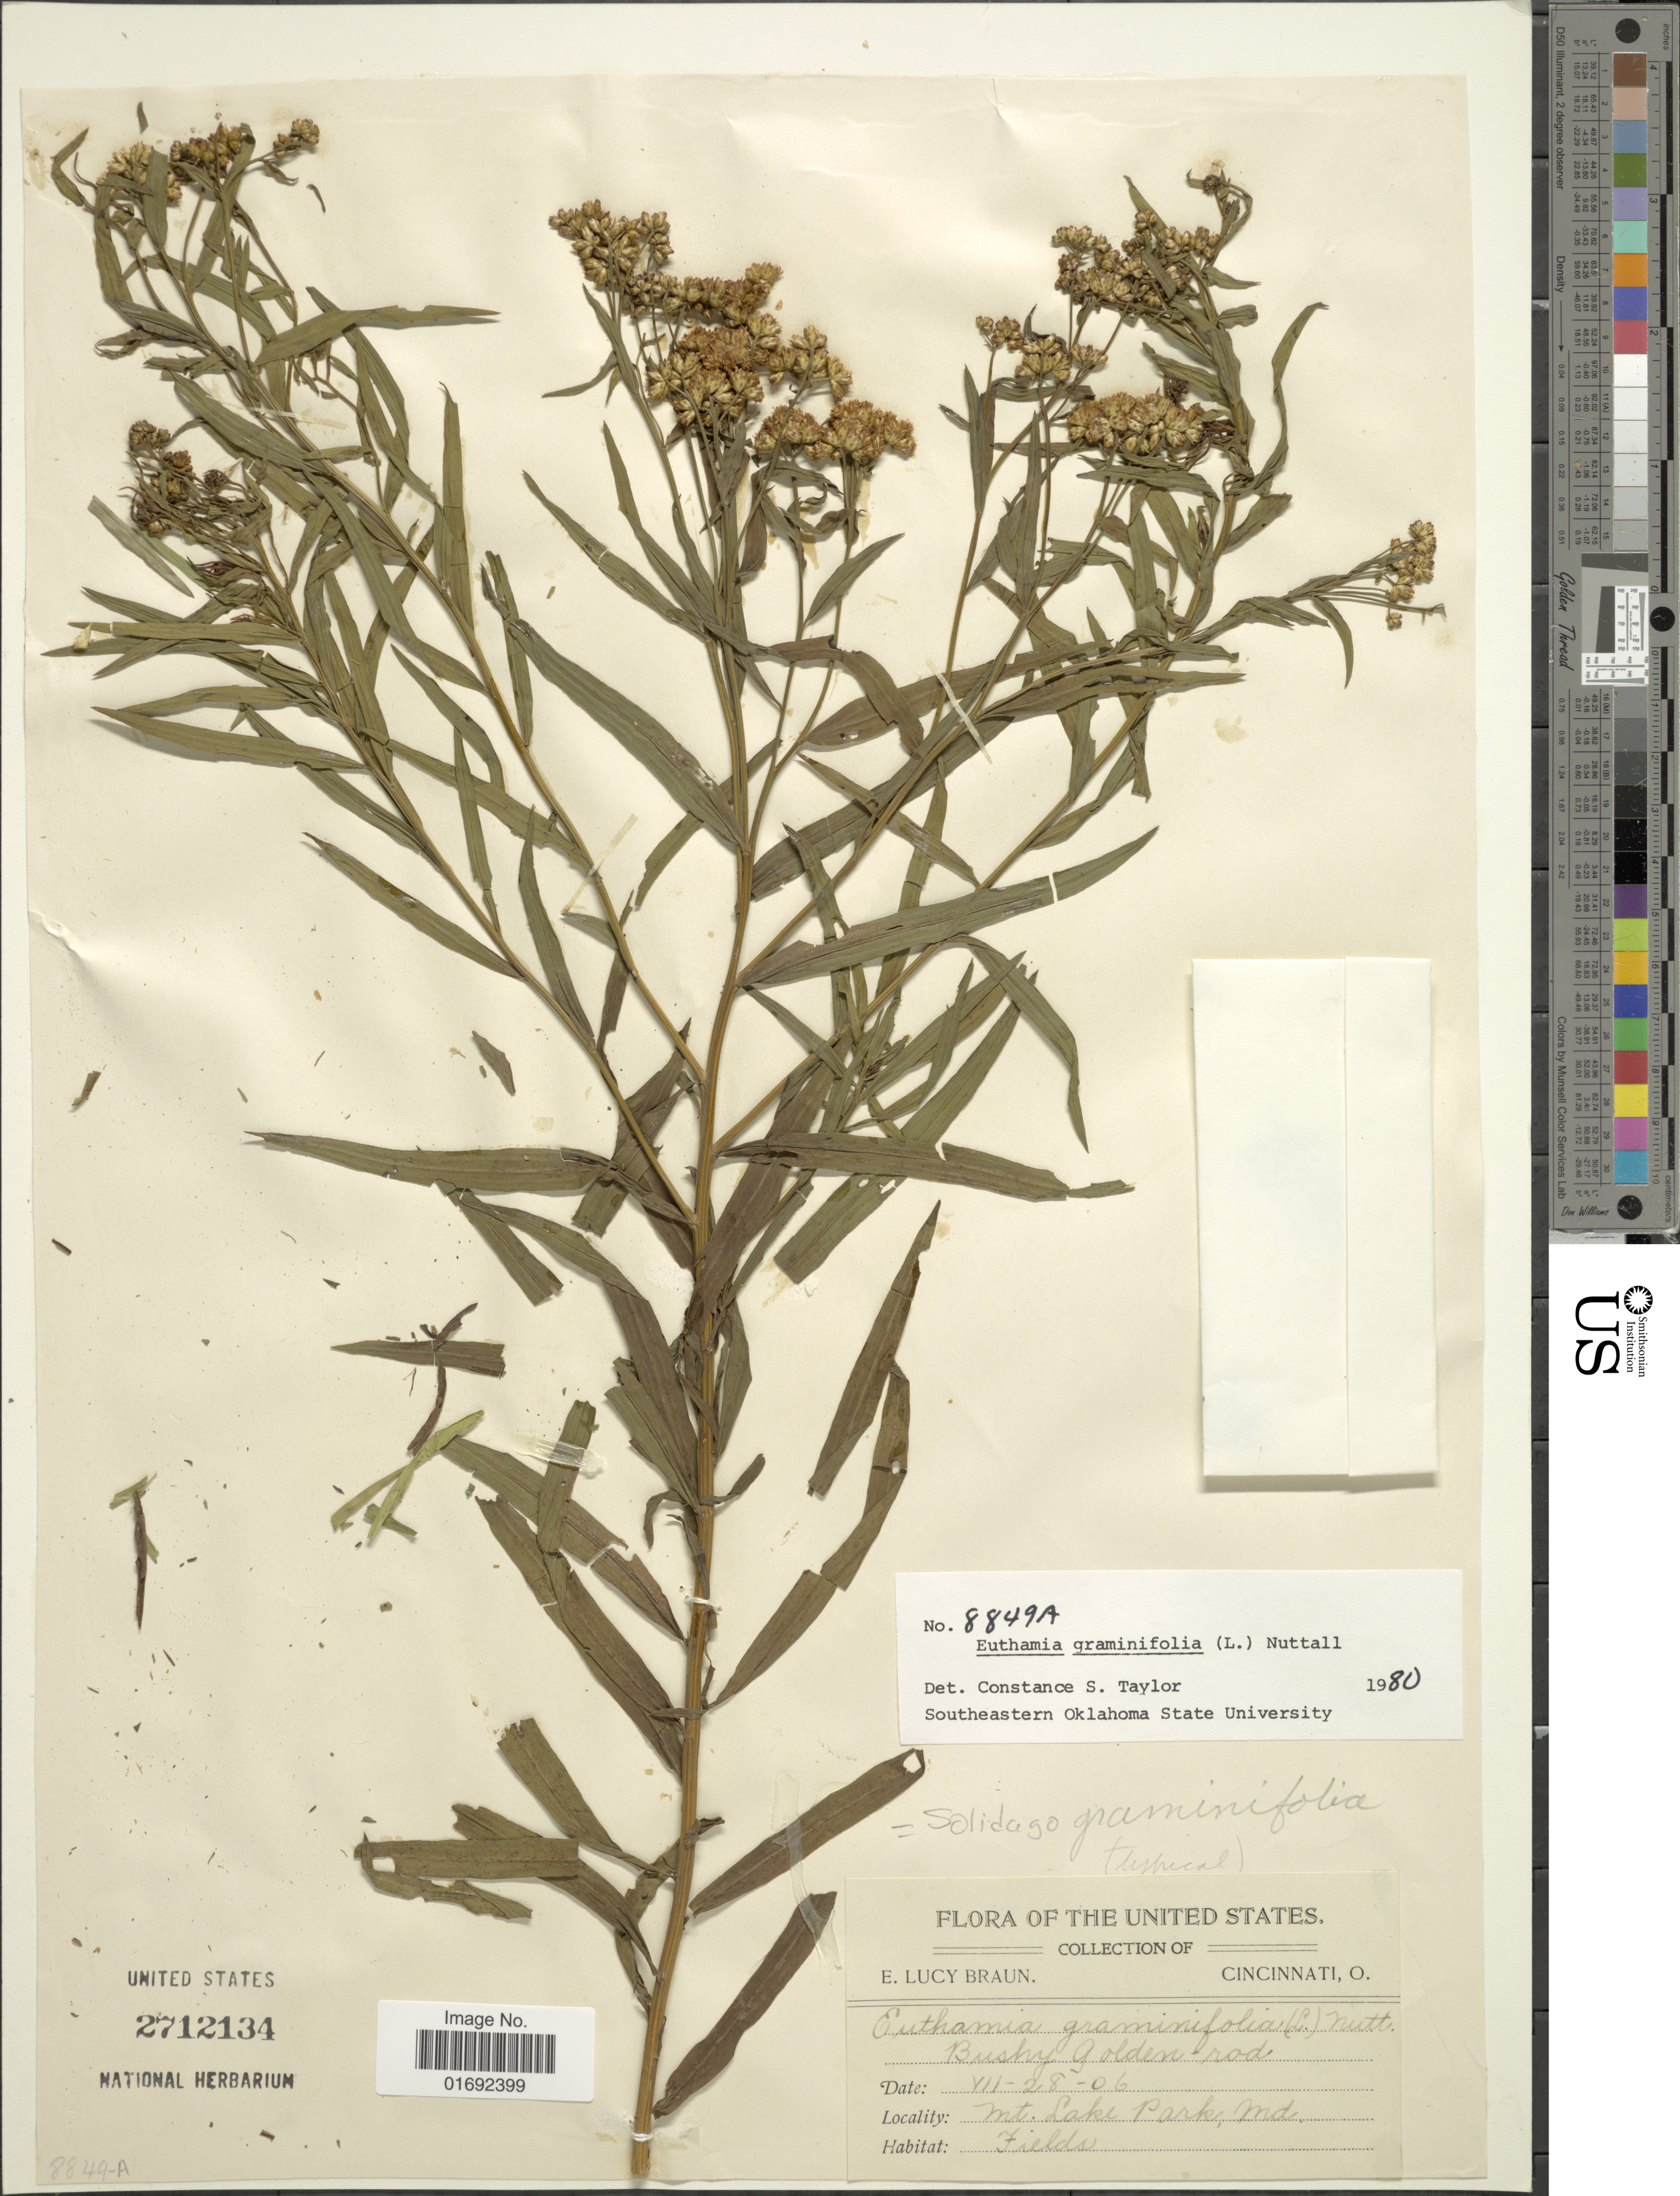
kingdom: Plantae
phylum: Tracheophyta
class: Magnoliopsida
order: Asterales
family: Asteraceae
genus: Euthamia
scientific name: Euthamia graminifolia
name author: (L.) Nutt.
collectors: E. L. Braun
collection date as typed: Transcribed d/m/y: 28/7/6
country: United States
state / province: Maryland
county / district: Garrett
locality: Mt. Lake Park, Md.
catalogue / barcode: US 2712134